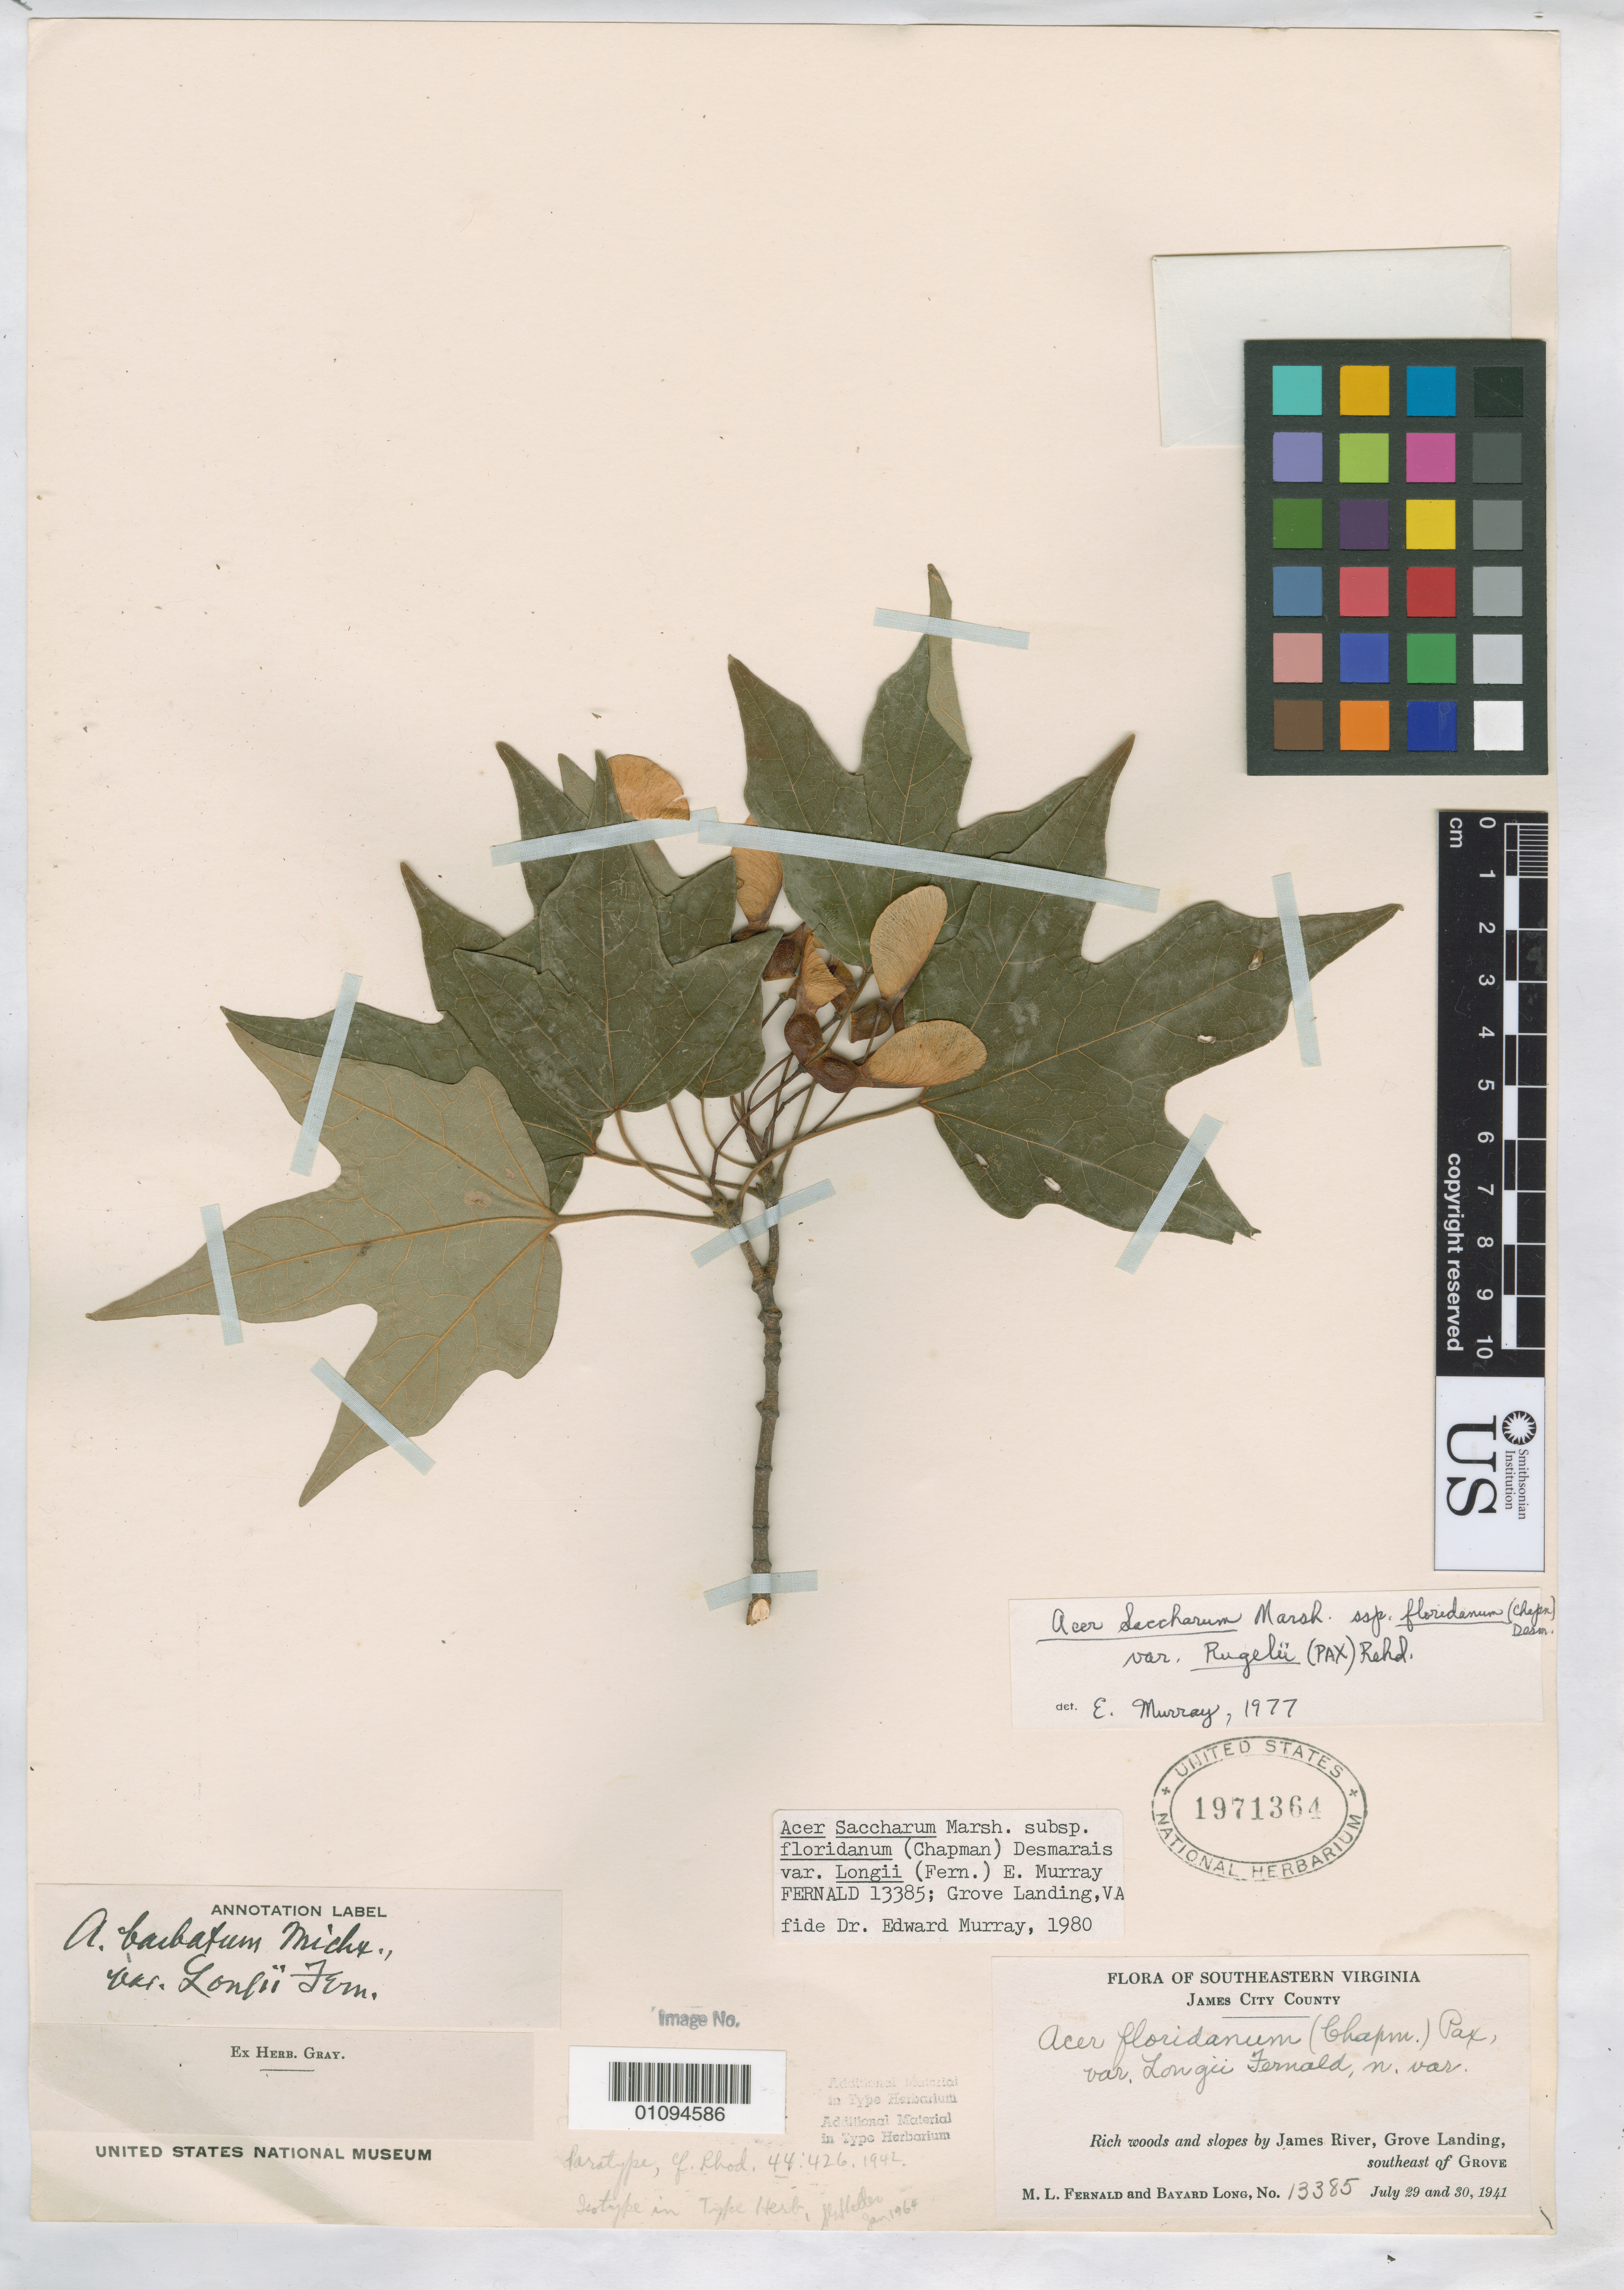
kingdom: Plantae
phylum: Tracheophyta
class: Magnoliopsida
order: Sapindales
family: Sapindaceae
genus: Acer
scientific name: Acer saccharum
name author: Marshall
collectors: M. L. Fernald & B. H. Long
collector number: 13385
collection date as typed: July 29 and 30, 1941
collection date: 1941-07-29,1941-07-30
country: United States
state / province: Virginia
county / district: James City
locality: Rich woods and slopes by James River, Grove Landing, southeast of Grove.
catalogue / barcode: US 1971364